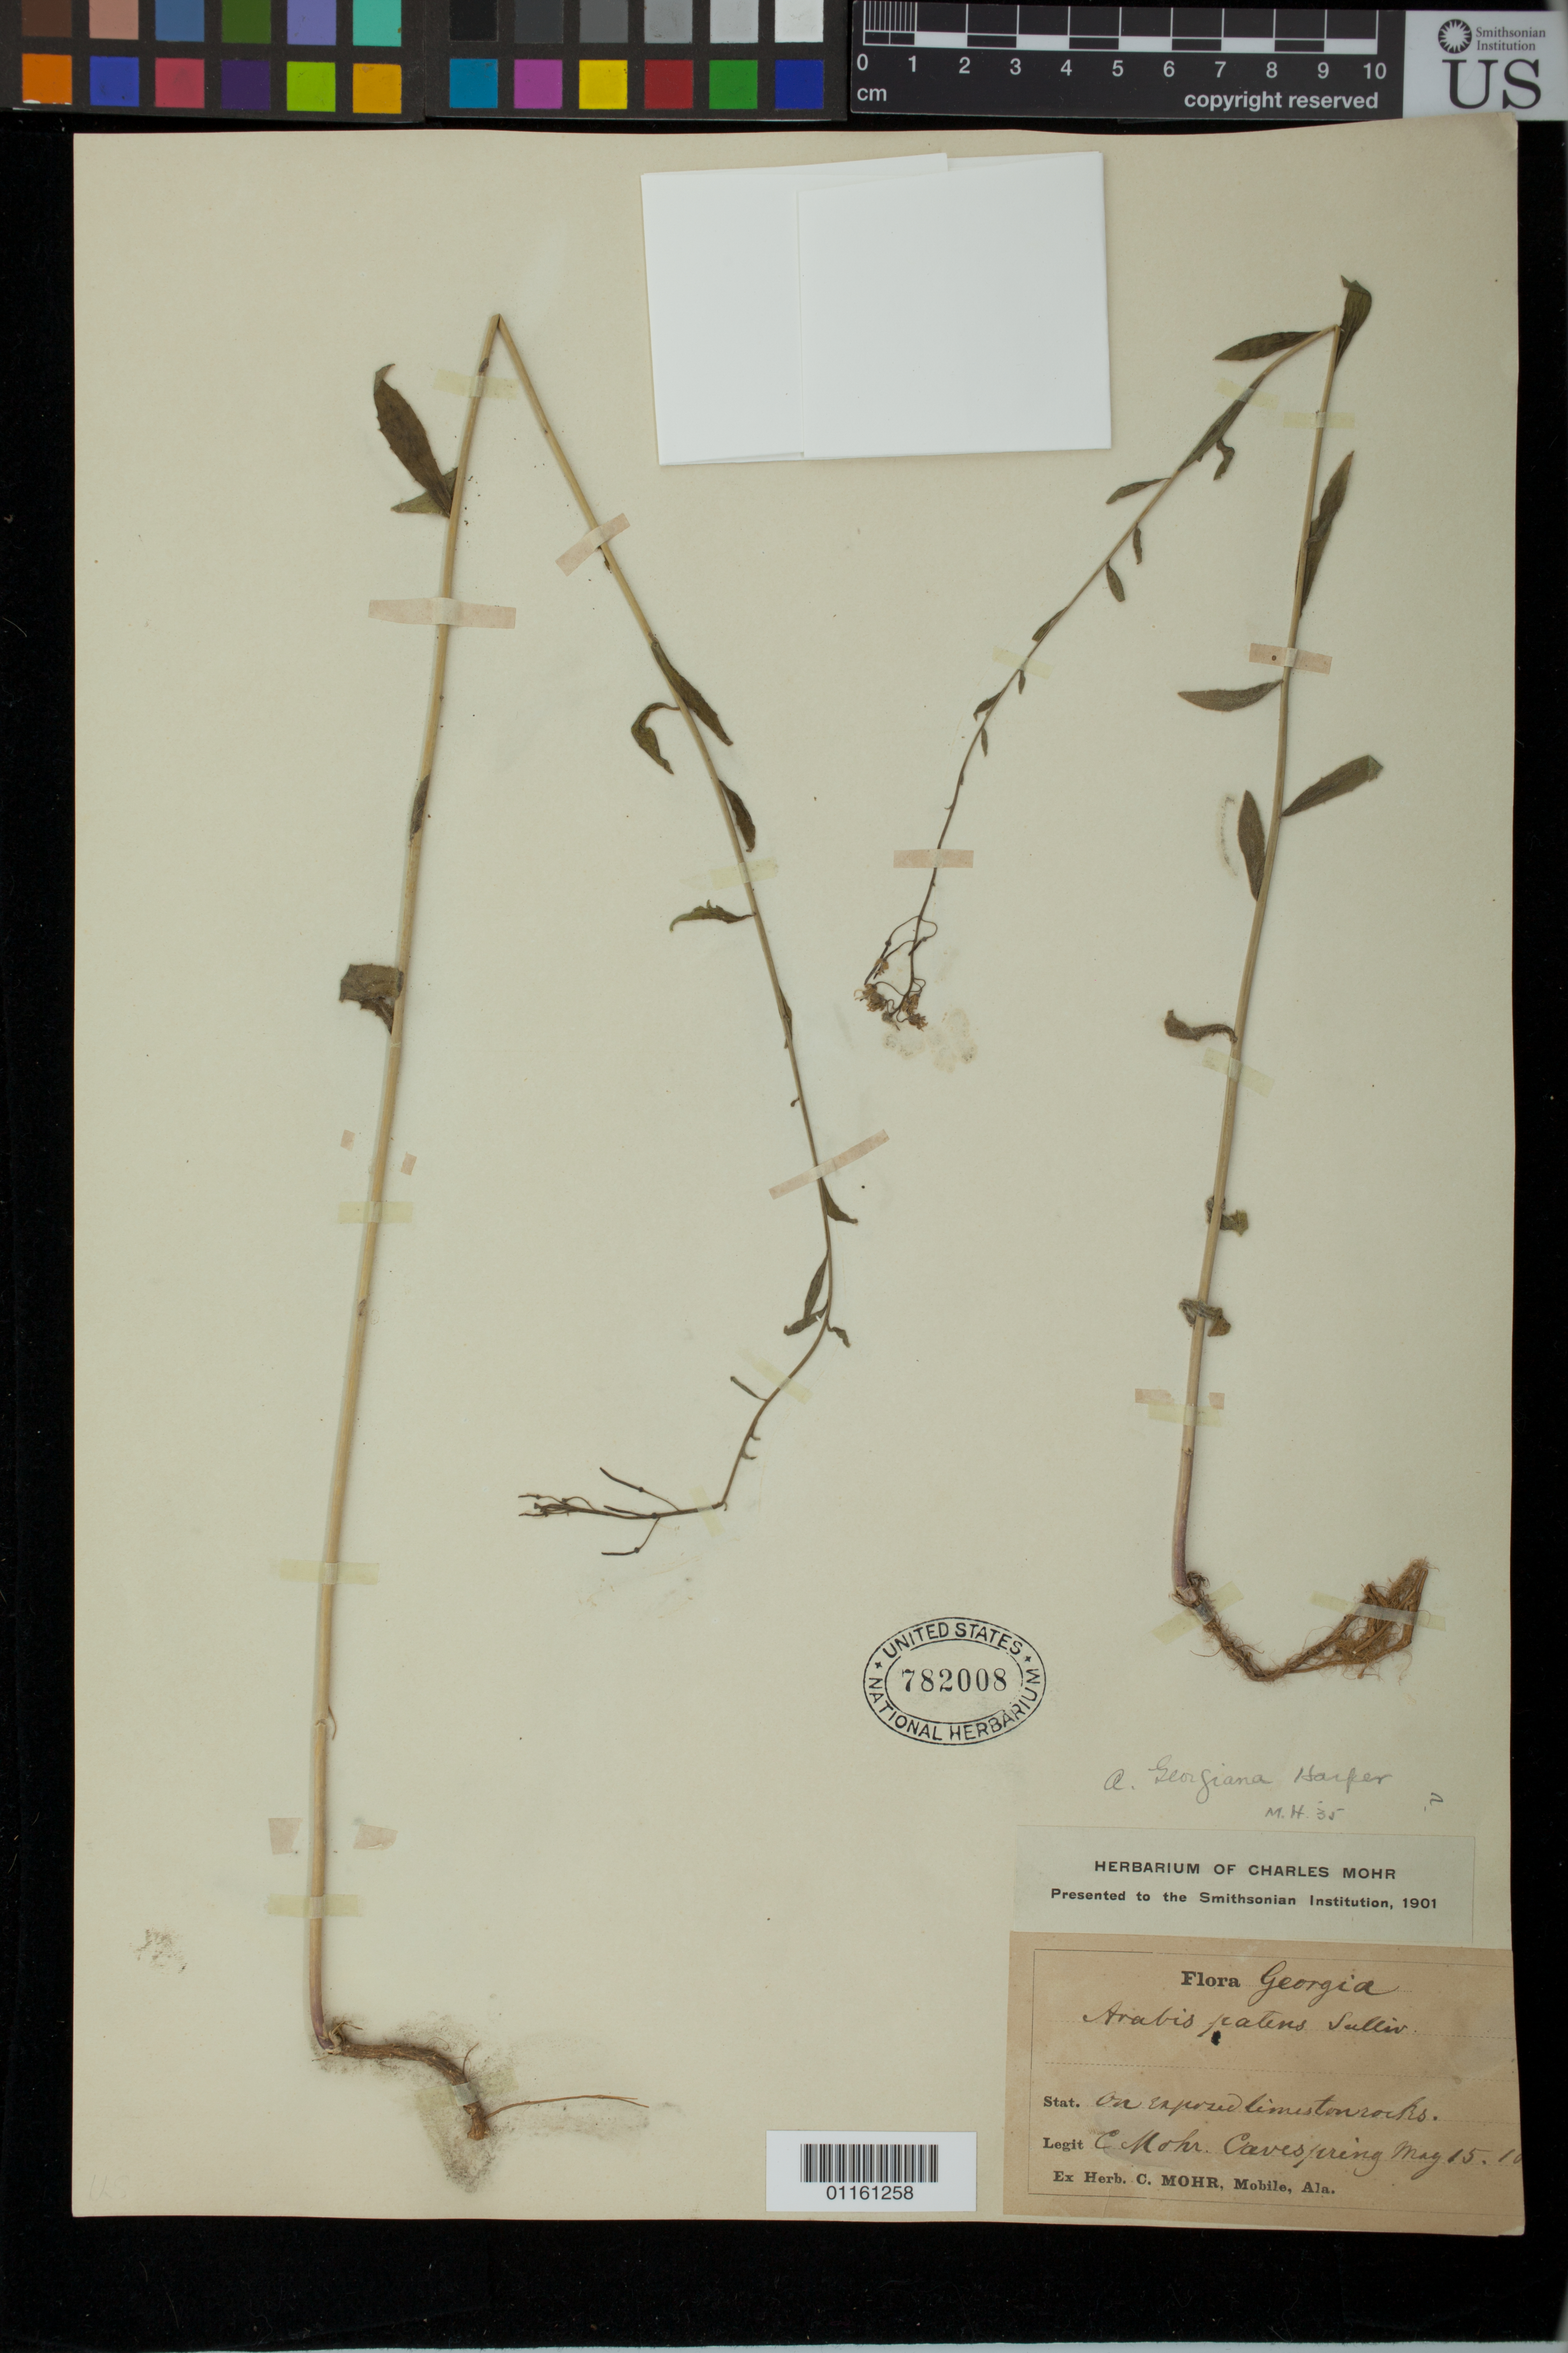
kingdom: Plantae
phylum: Tracheophyta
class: Magnoliopsida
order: Brassicales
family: Brassicaceae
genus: Arabis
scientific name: Arabis georgiana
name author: R.M. Harper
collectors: C. T. Mohr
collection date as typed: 15 May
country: United States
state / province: Georgia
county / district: Floyd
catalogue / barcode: US 782008